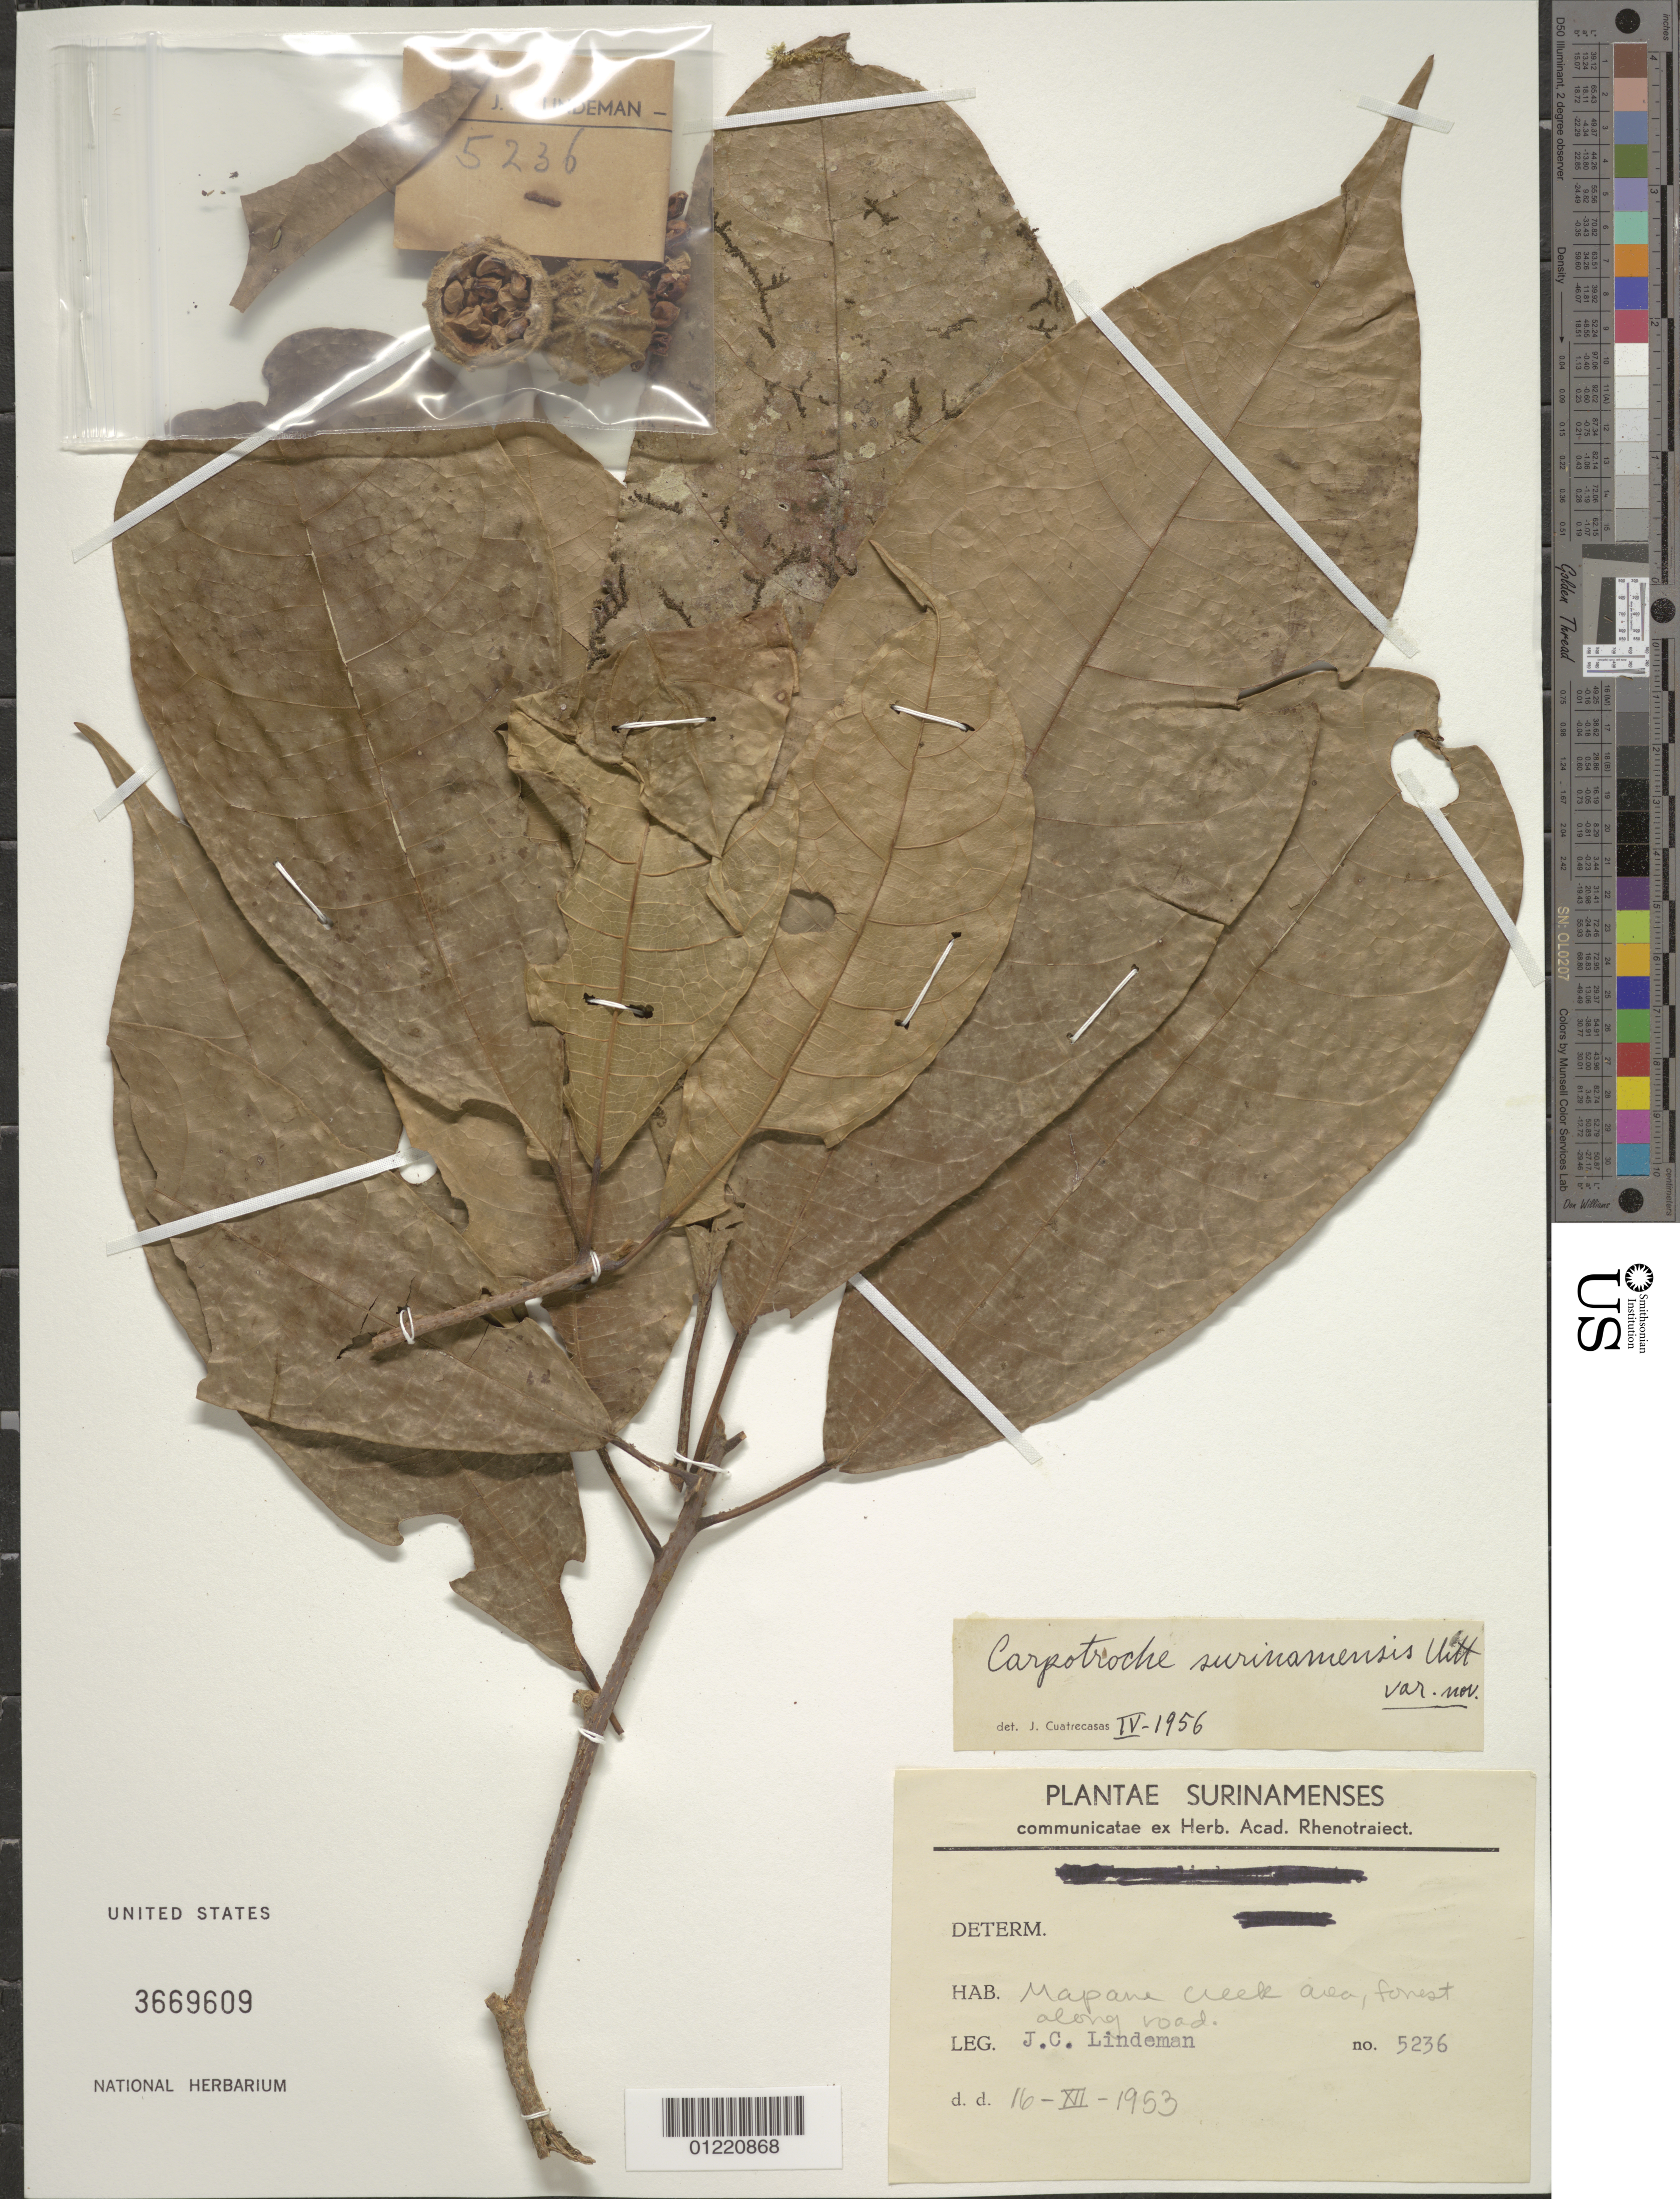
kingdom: Plantae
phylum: Tracheophyta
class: Magnoliopsida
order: Malpighiales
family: Achariaceae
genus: Carpotroche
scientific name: Carpotroche surinamensis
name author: Uittien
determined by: Cuatrecasas, J.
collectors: J. C. Lindeman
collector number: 5236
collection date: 1953-12-16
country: Suriname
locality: Mapane Creek area, forest along road.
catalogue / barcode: US 3669609